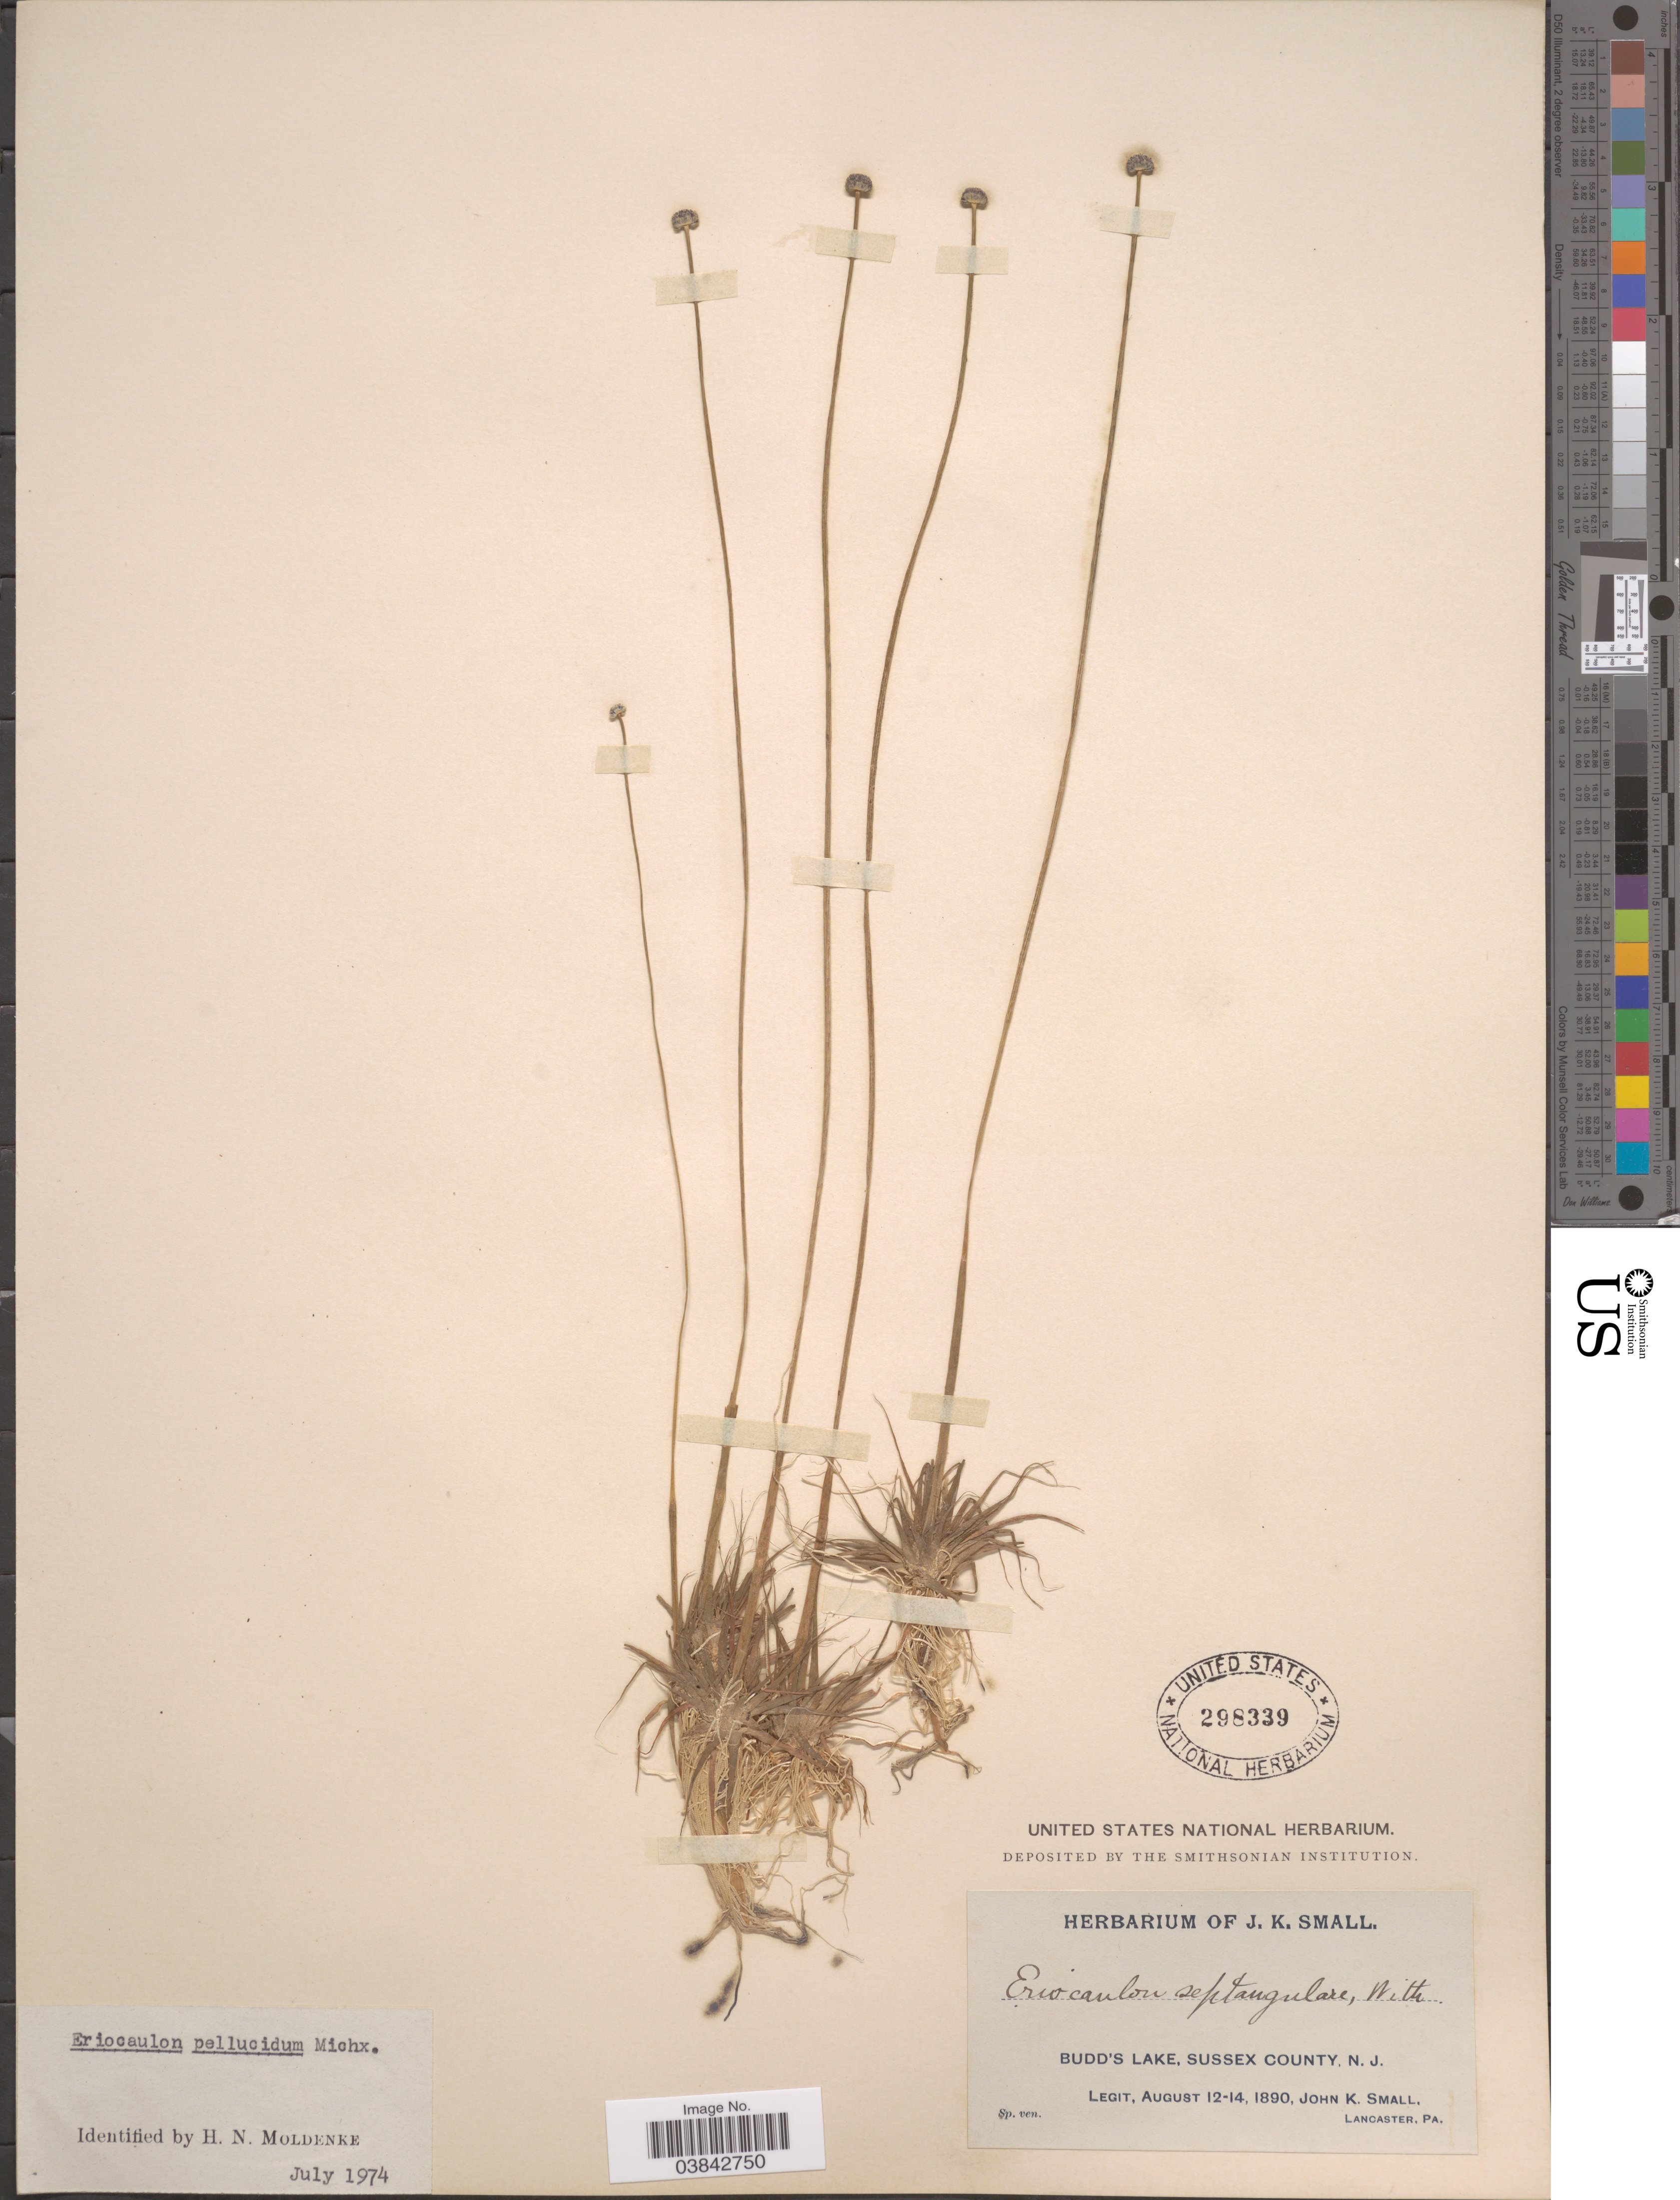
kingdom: Plantae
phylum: Tracheophyta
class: Liliopsida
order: Poales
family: Eriocaulaceae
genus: Eriocaulon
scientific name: Eriocaulon aquaticum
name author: (Hill) Druce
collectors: J. K. Small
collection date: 1890-08-12/1890-08-14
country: United States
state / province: New Jersey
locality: Budd's Lake, Sussex County.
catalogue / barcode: US 298339